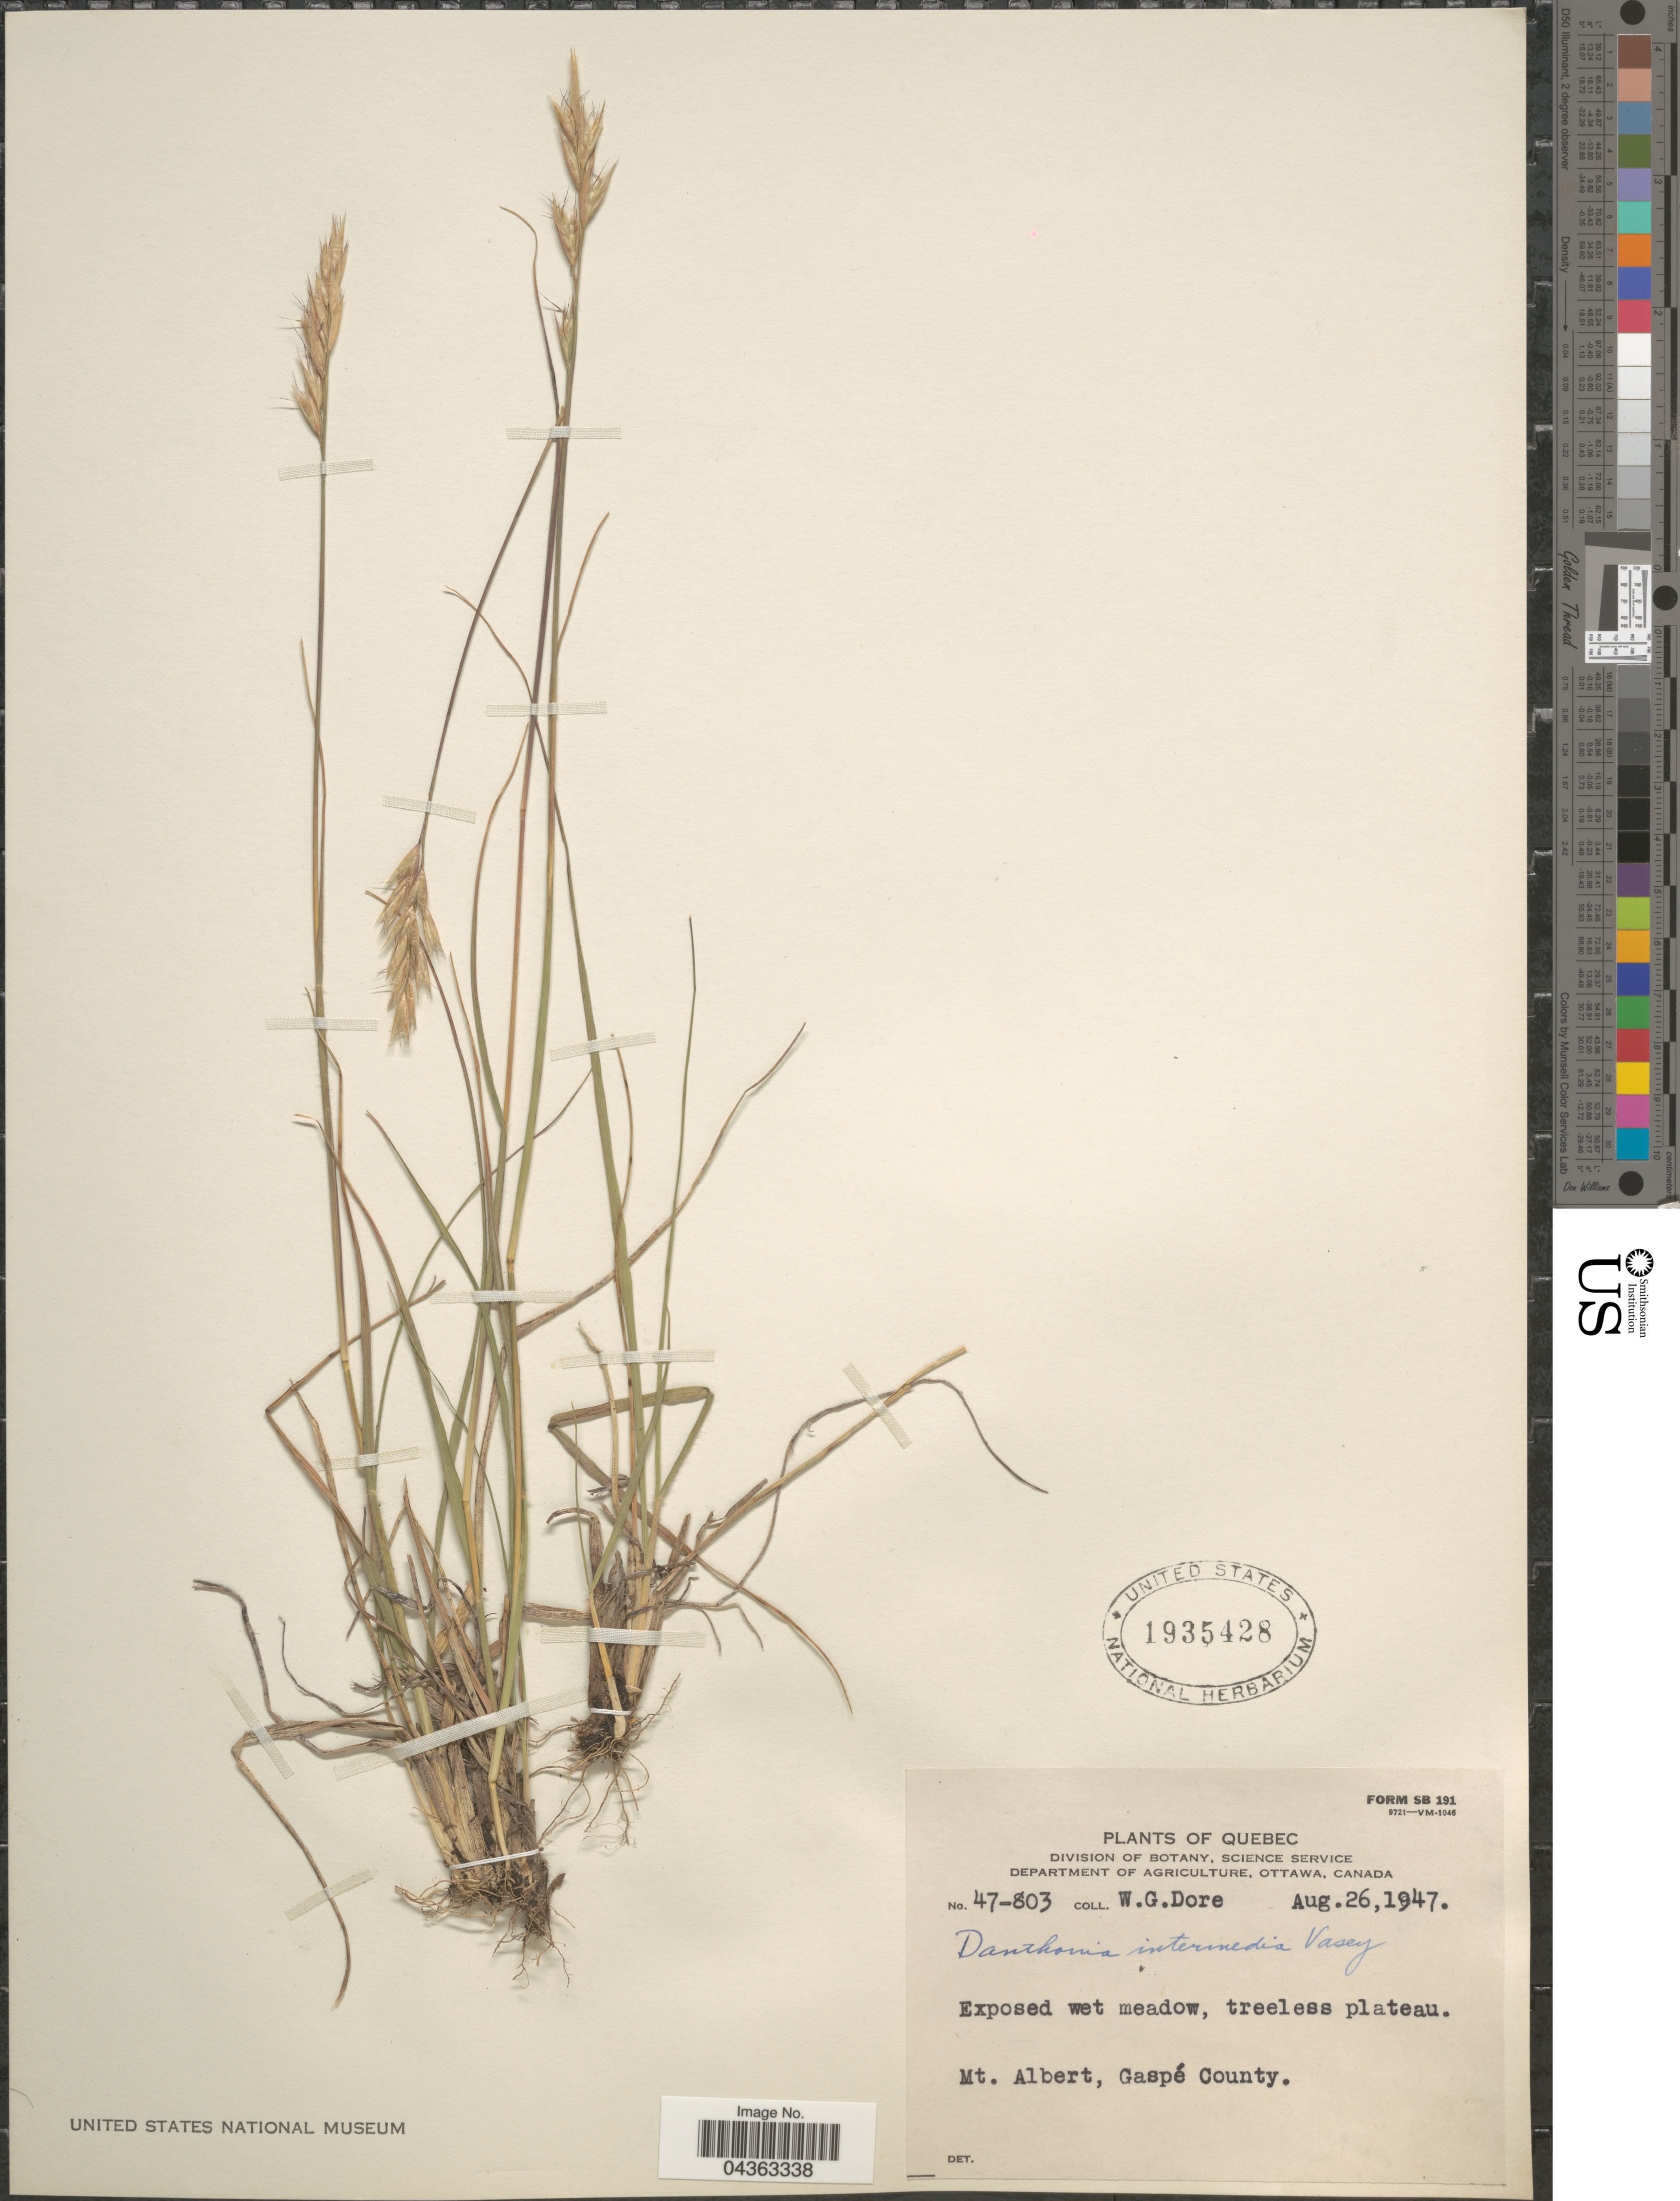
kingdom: Plantae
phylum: Tracheophyta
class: Liliopsida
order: Poales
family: Poaceae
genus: Danthonia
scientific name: Danthonia intermedia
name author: Vasey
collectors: W. Dore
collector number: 47-803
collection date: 1947-08-26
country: Canada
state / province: Quebec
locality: Mt. Albert, Gaspé County.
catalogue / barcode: US 1935428